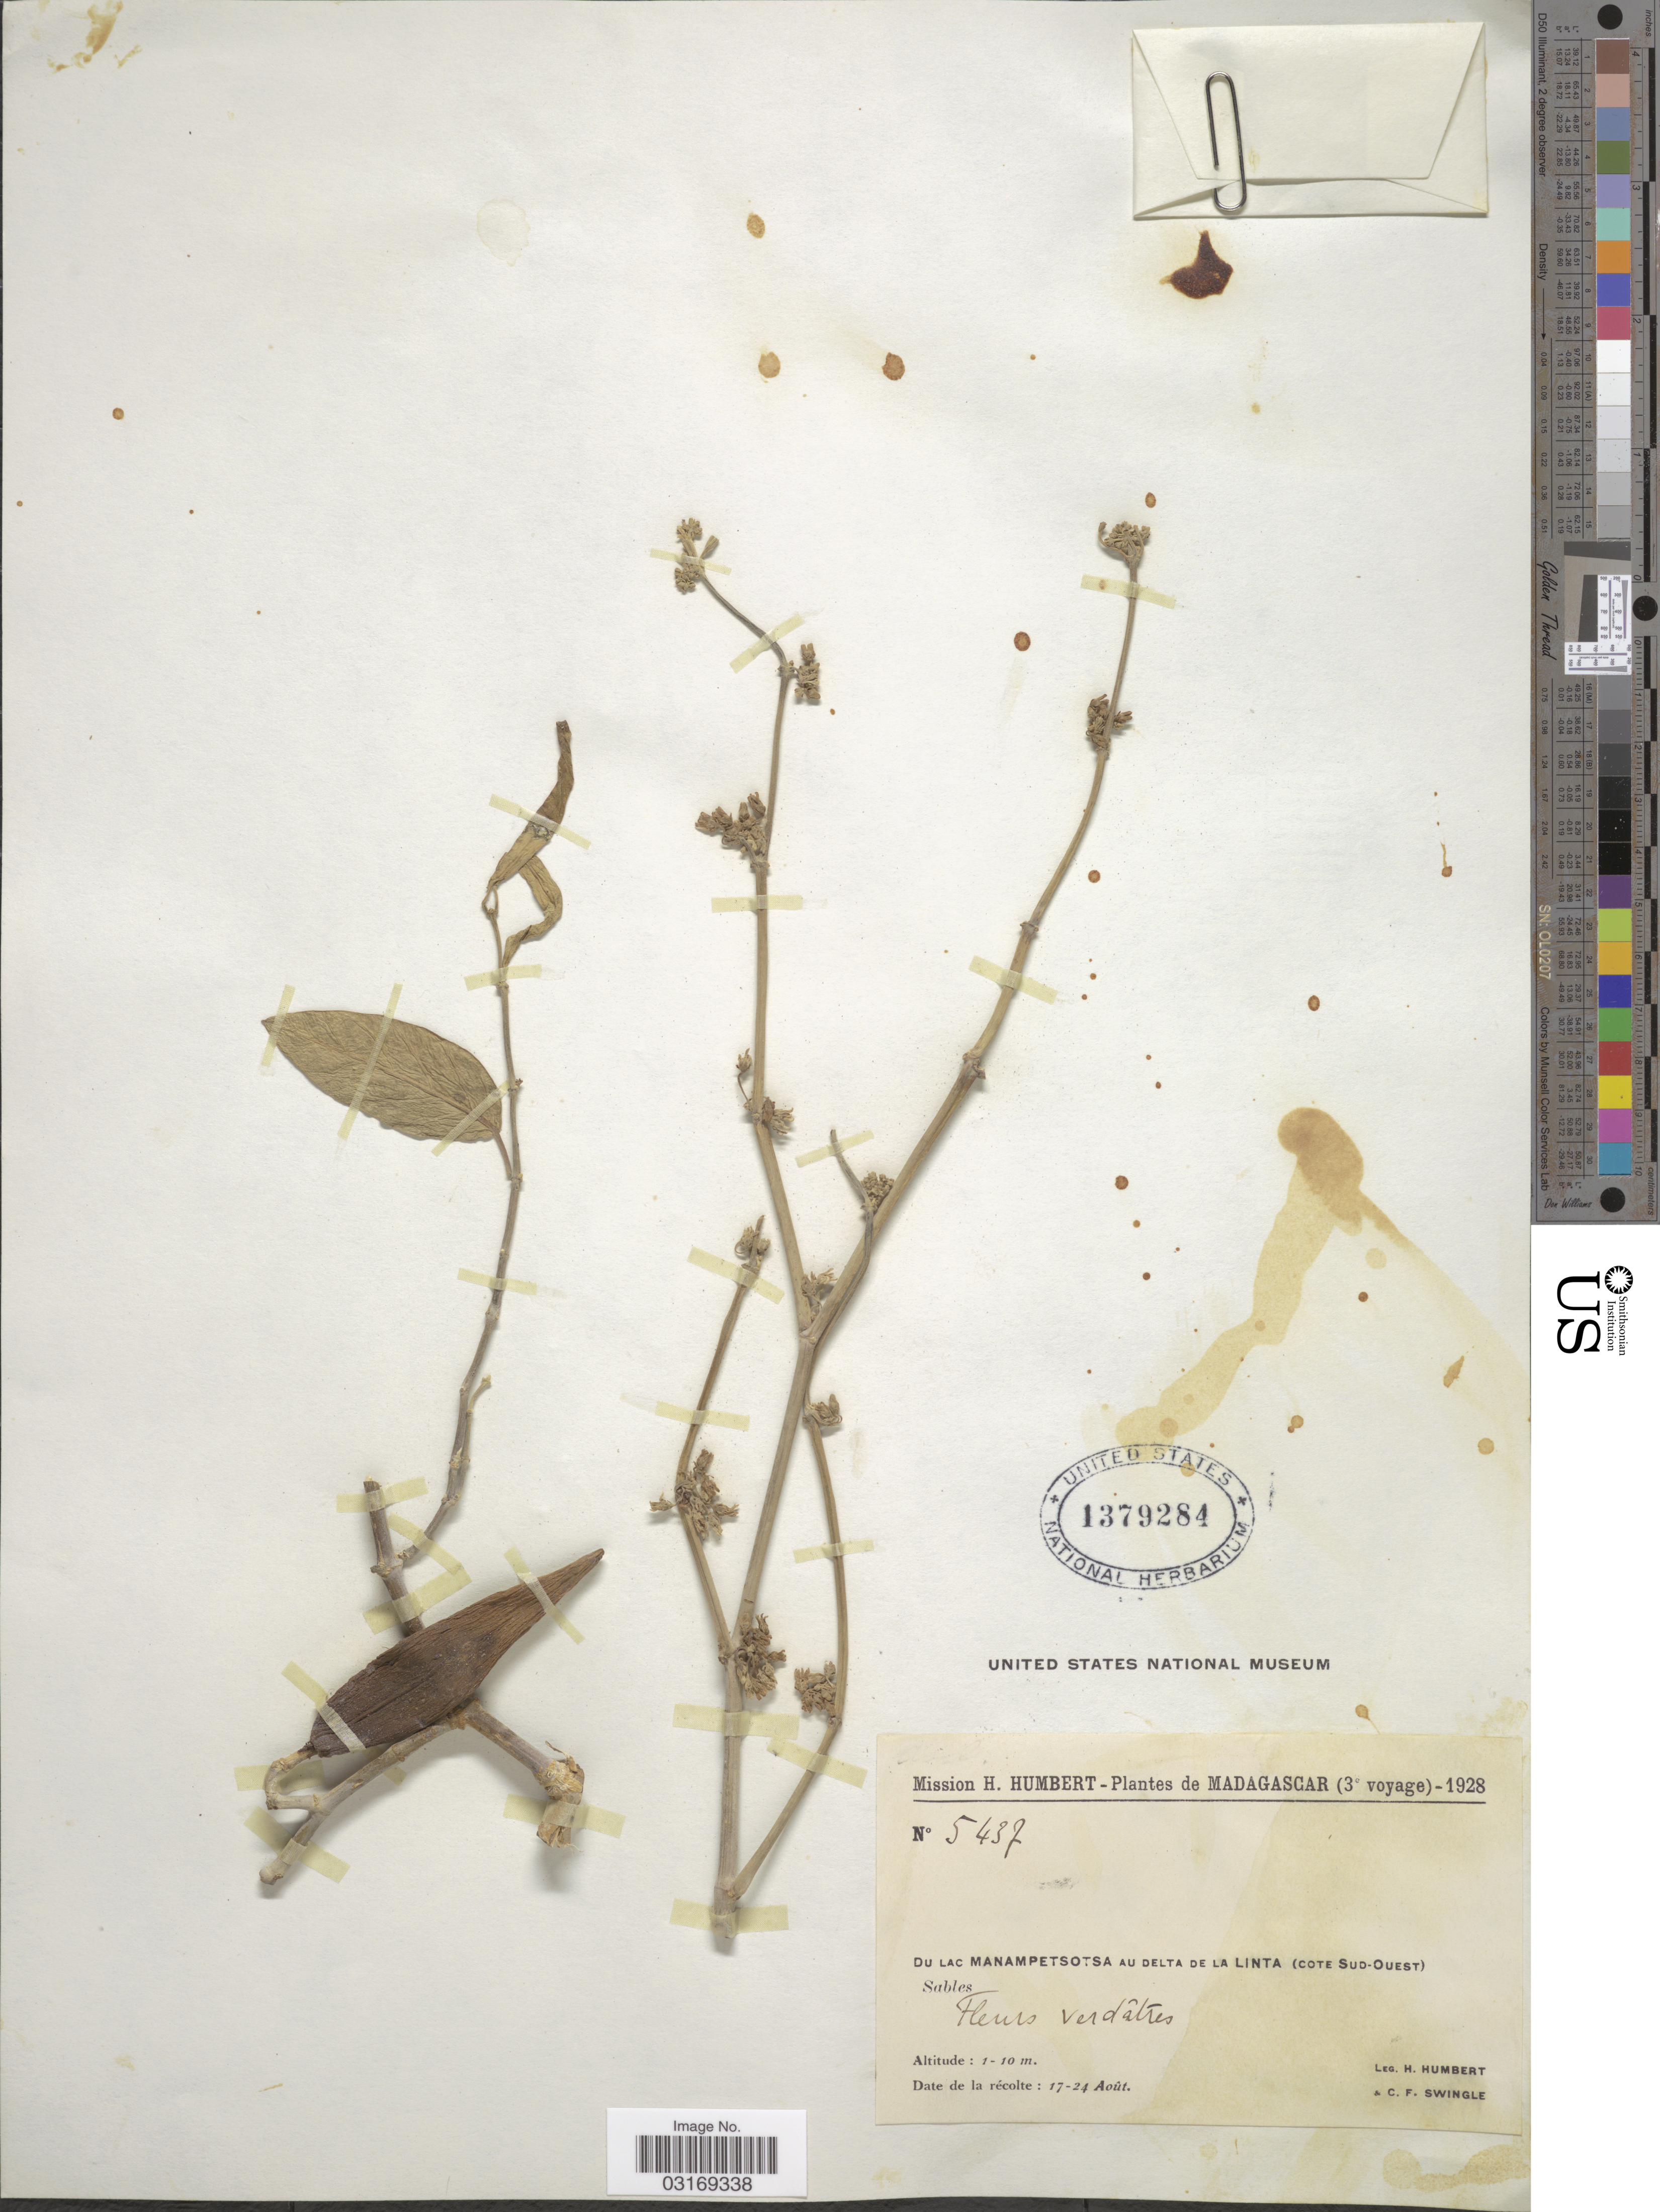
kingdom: Plantae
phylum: Tracheophyta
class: Magnoliopsida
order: Gentianales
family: Apocynaceae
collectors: H. Humbert & C. Swingle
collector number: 5437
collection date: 1928-08-17/1928-08-24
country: Madagascar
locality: Du lac Manampetsotsa au delta de laLinta (Cote Sud-Ouest).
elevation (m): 1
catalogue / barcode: US 1379284